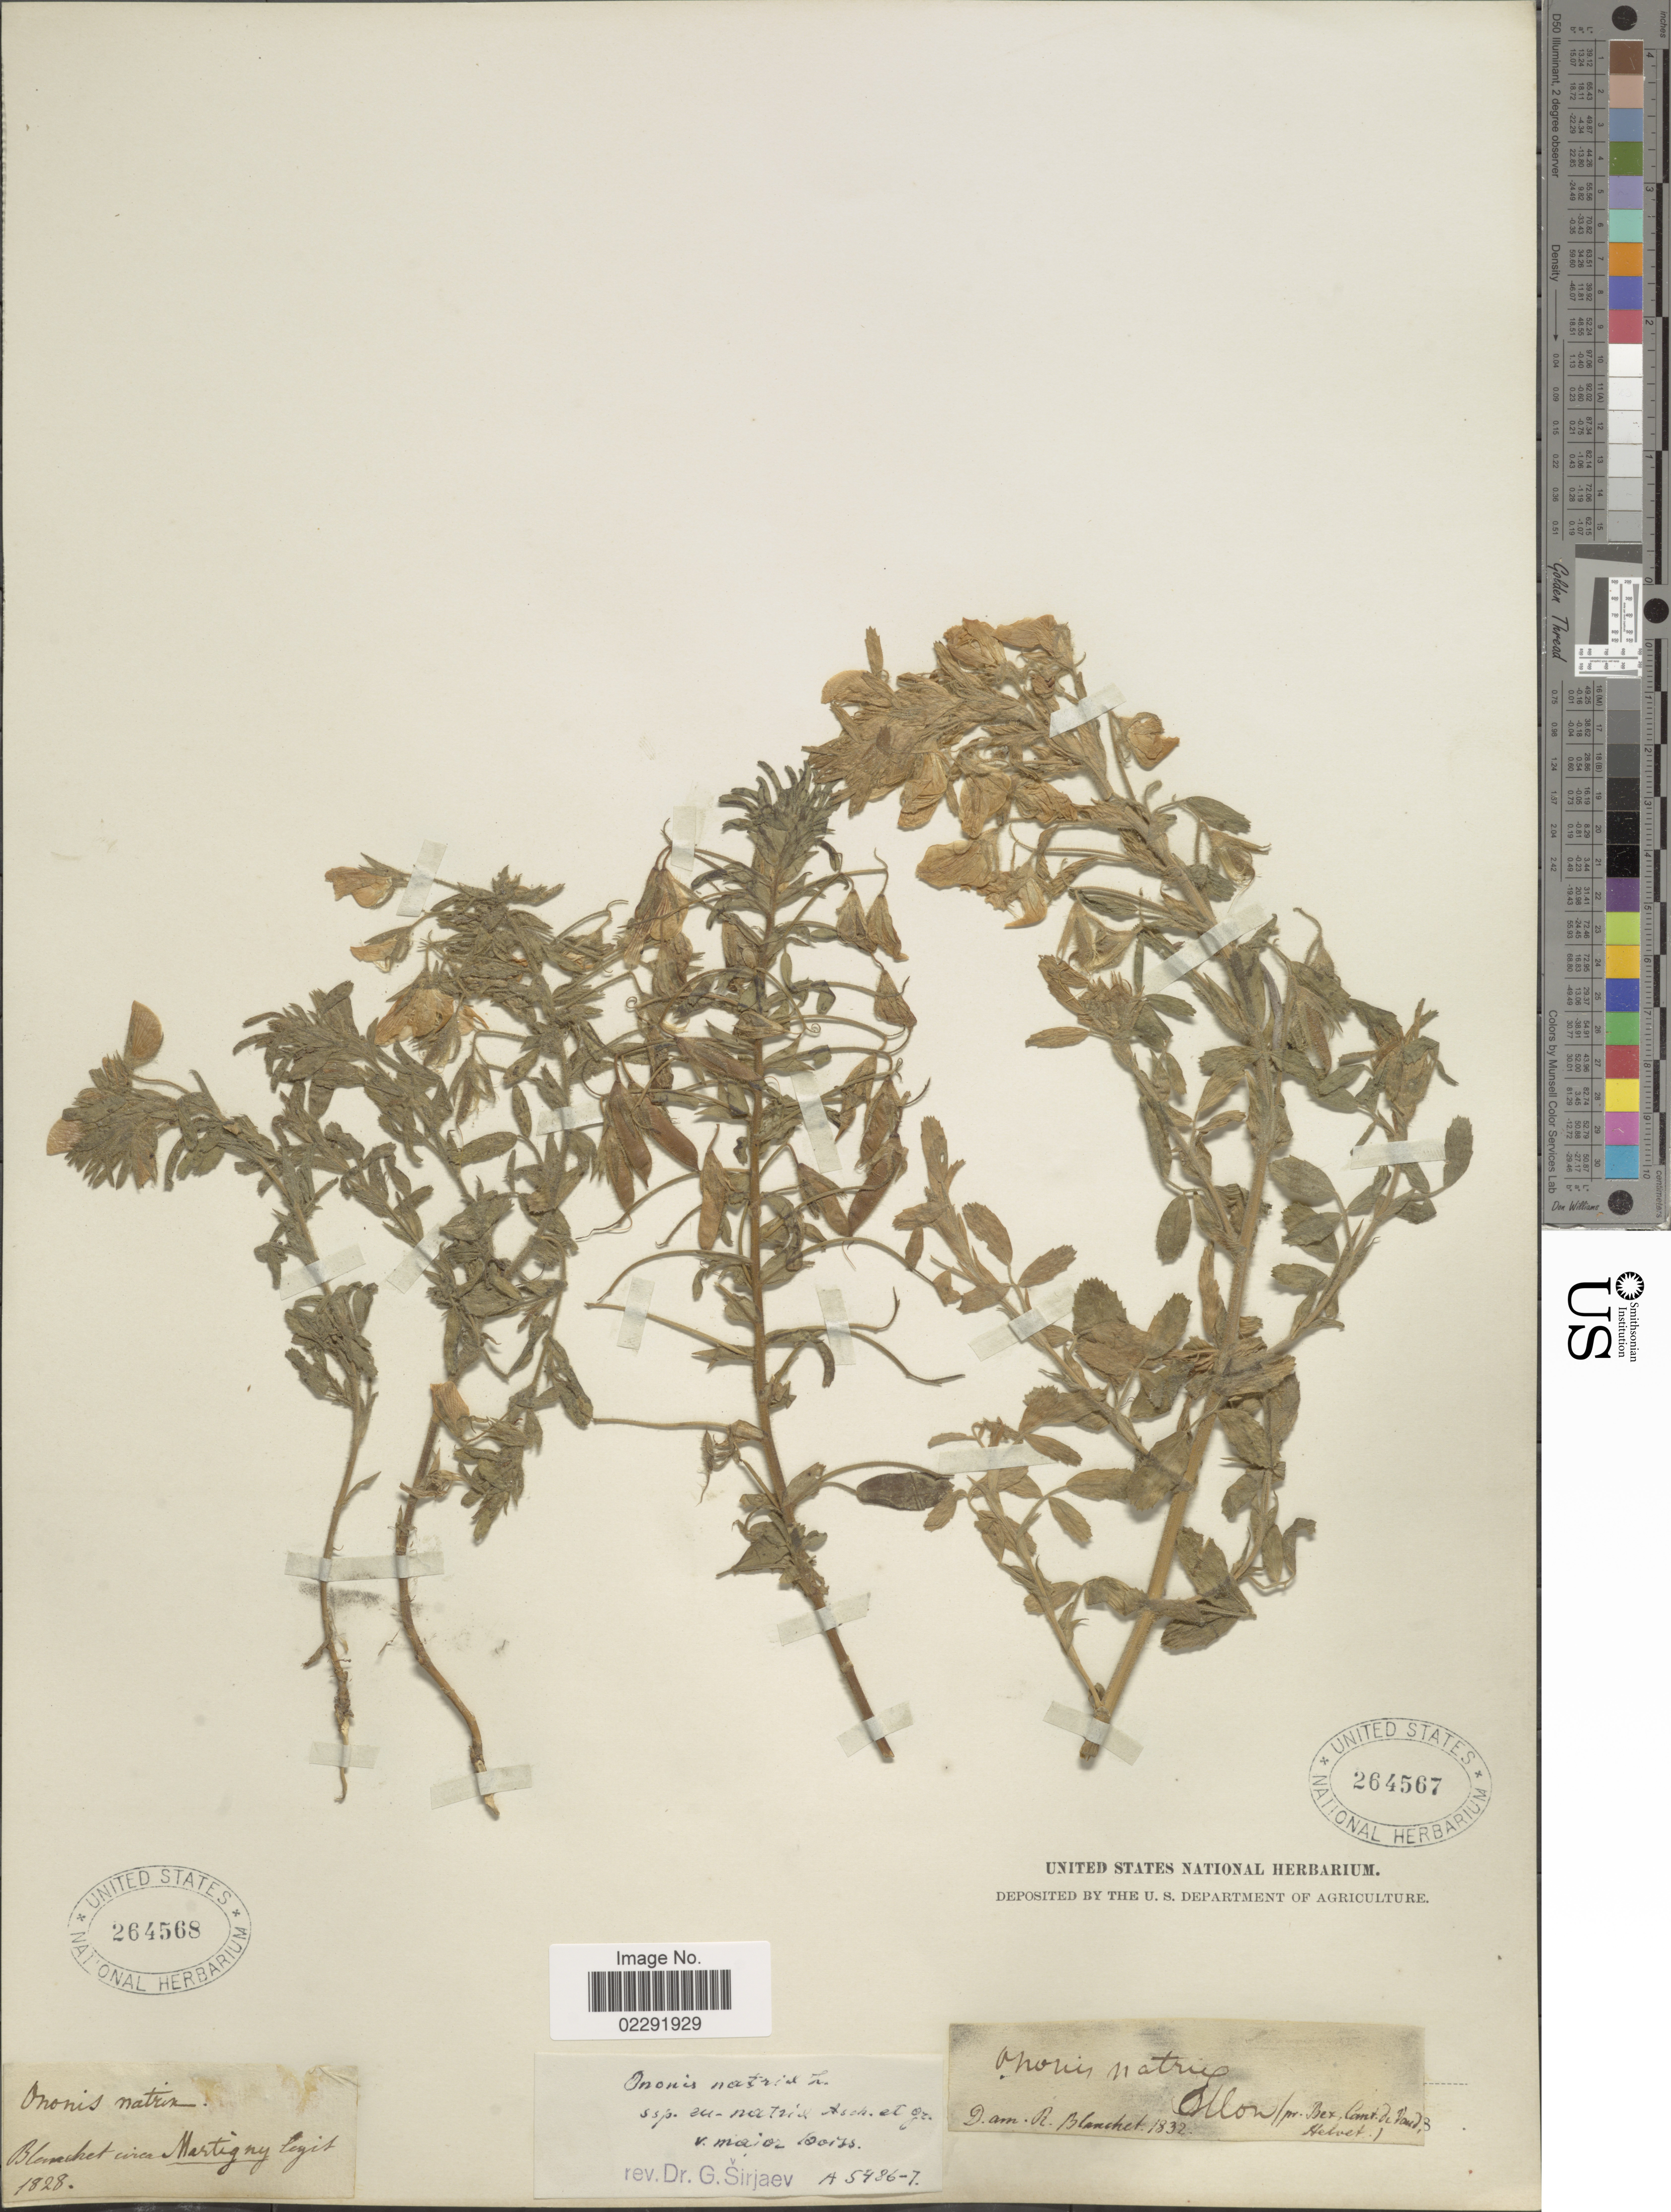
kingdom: Plantae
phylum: Tracheophyta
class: Magnoliopsida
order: Fabales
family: Fabaceae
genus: Ononis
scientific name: Ononis natrix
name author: L.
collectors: -. Blanchet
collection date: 1828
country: Switzerland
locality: Martigny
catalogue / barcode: US 264568